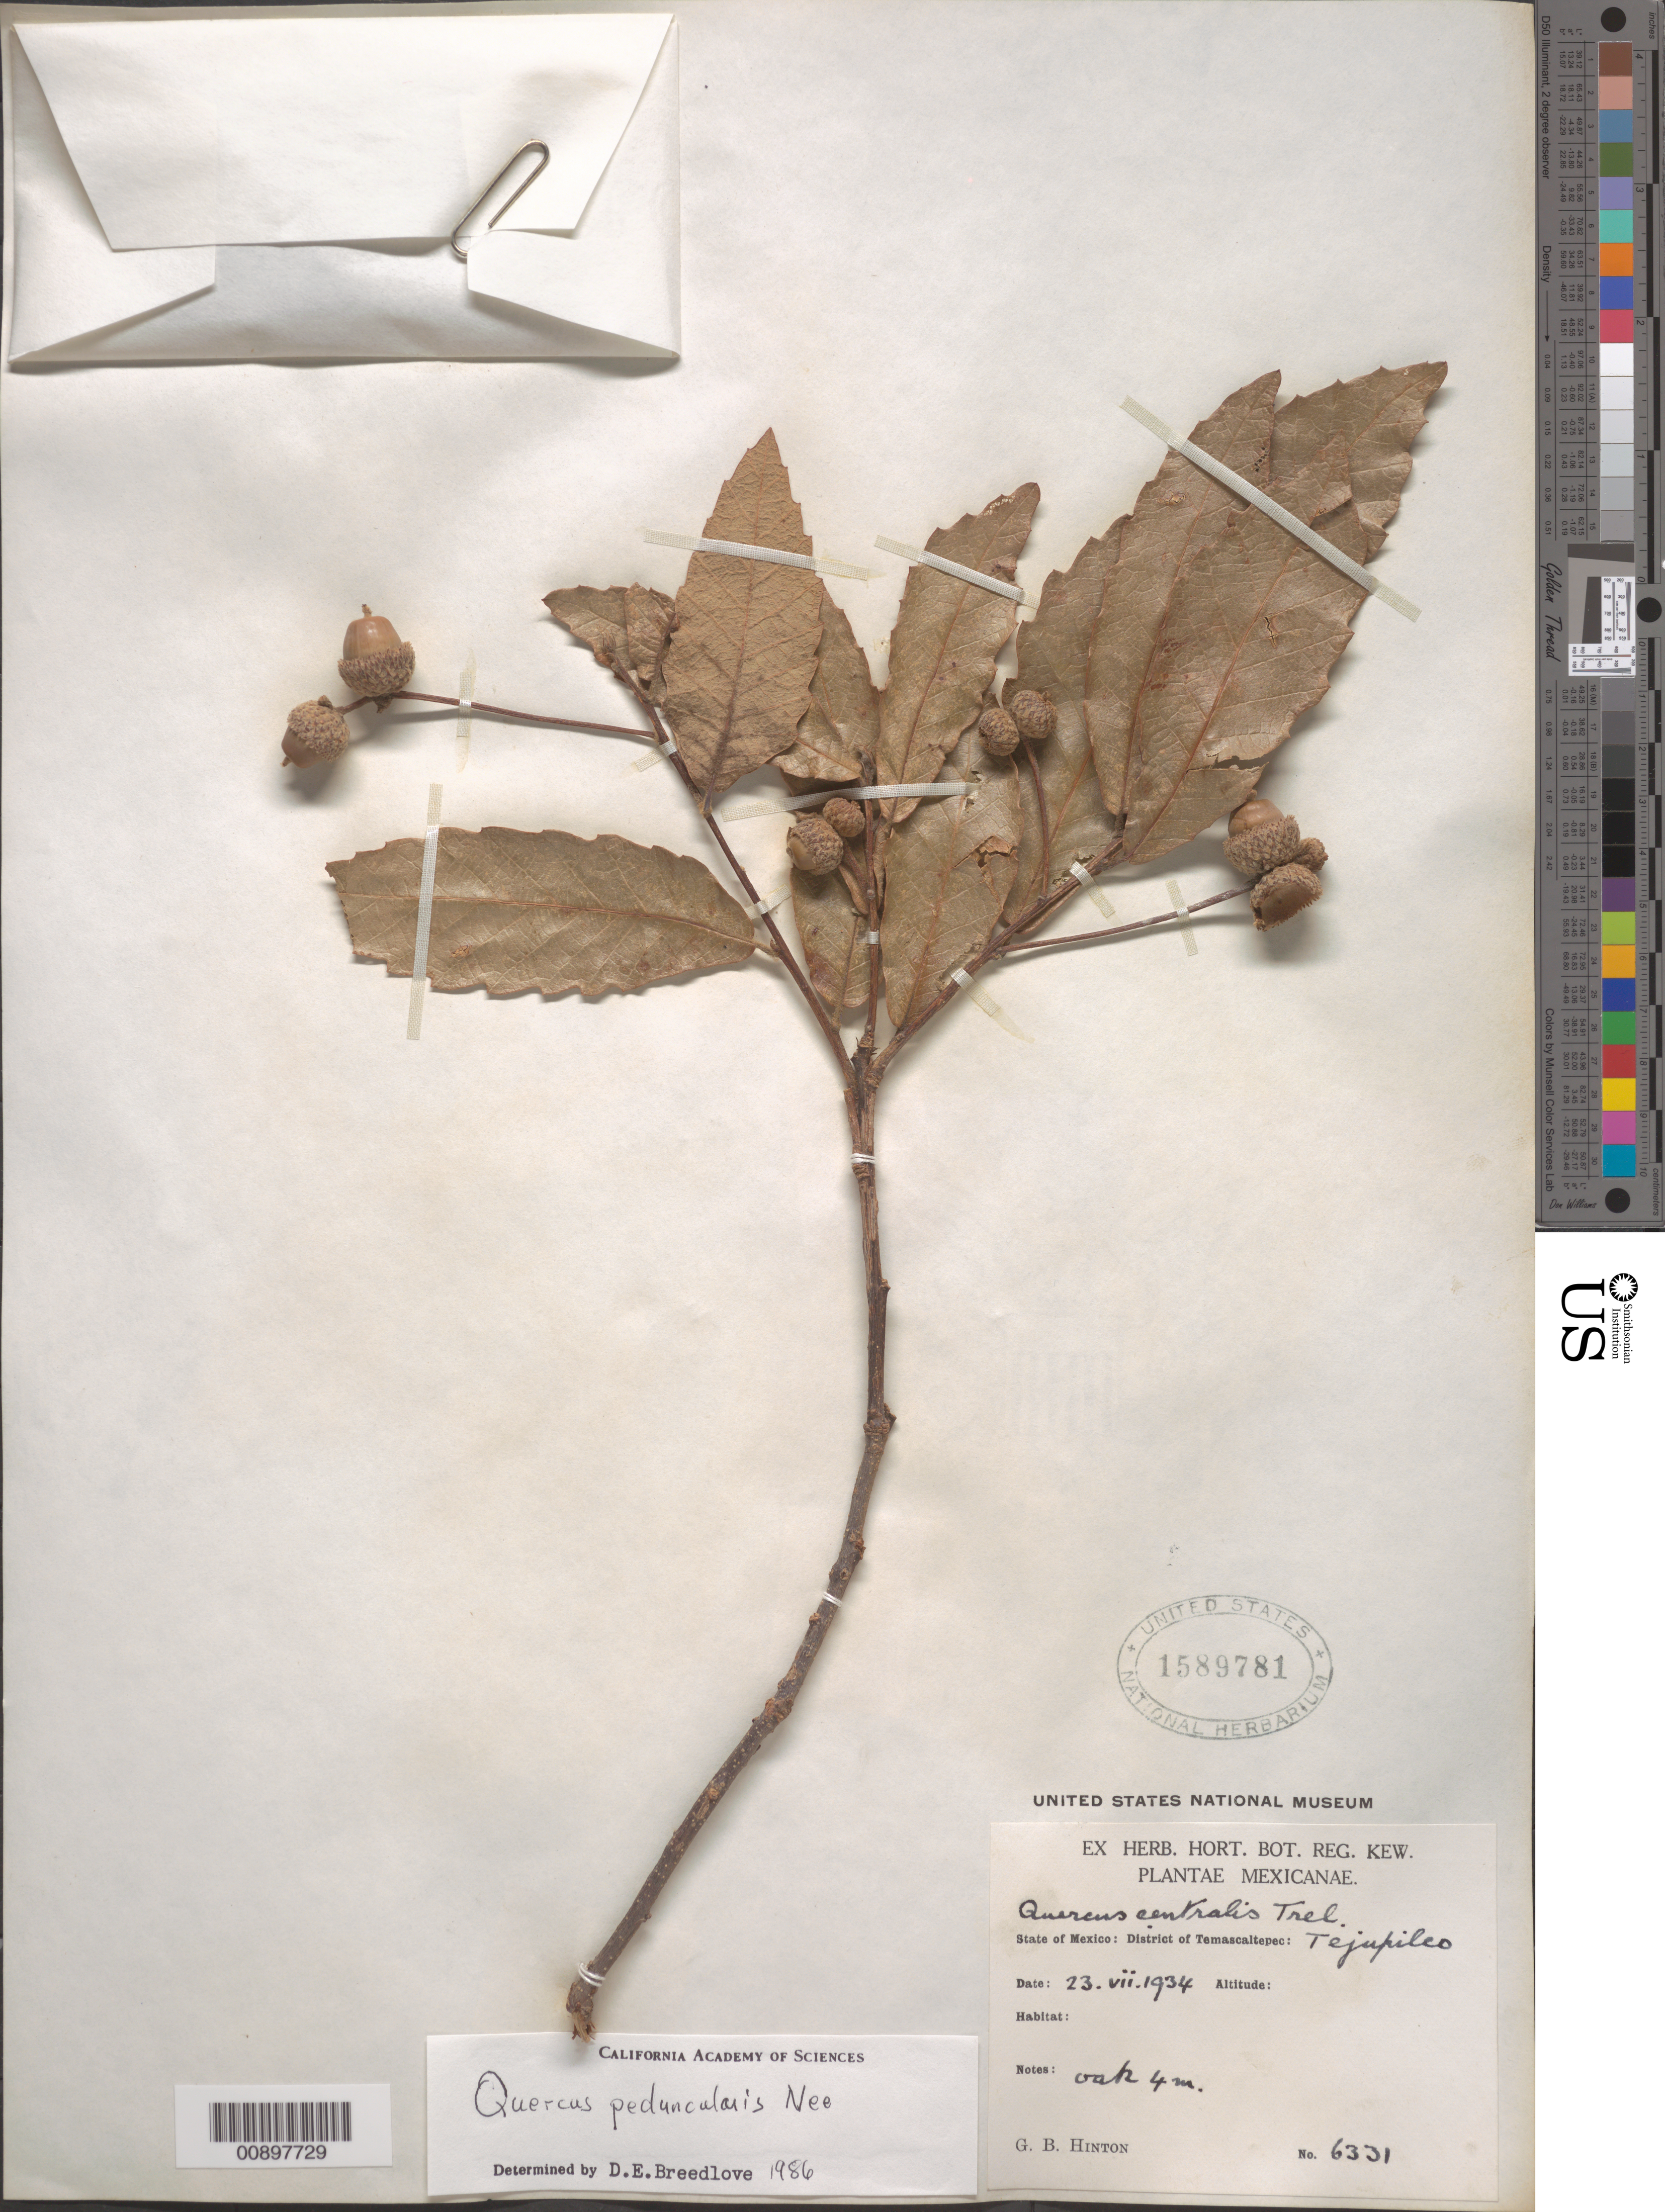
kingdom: Plantae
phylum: Tracheophyta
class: Magnoliopsida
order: Fagales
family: Fagaceae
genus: Quercus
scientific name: Quercus peduncularis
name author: Née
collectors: G. B. Hinton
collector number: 6331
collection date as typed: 23 Jul 1934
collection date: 1934-07-23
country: Mexico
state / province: México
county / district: Temascaltepec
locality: State of Mexico: District of Temascaltepec: Tejupilco.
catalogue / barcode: US 1589781